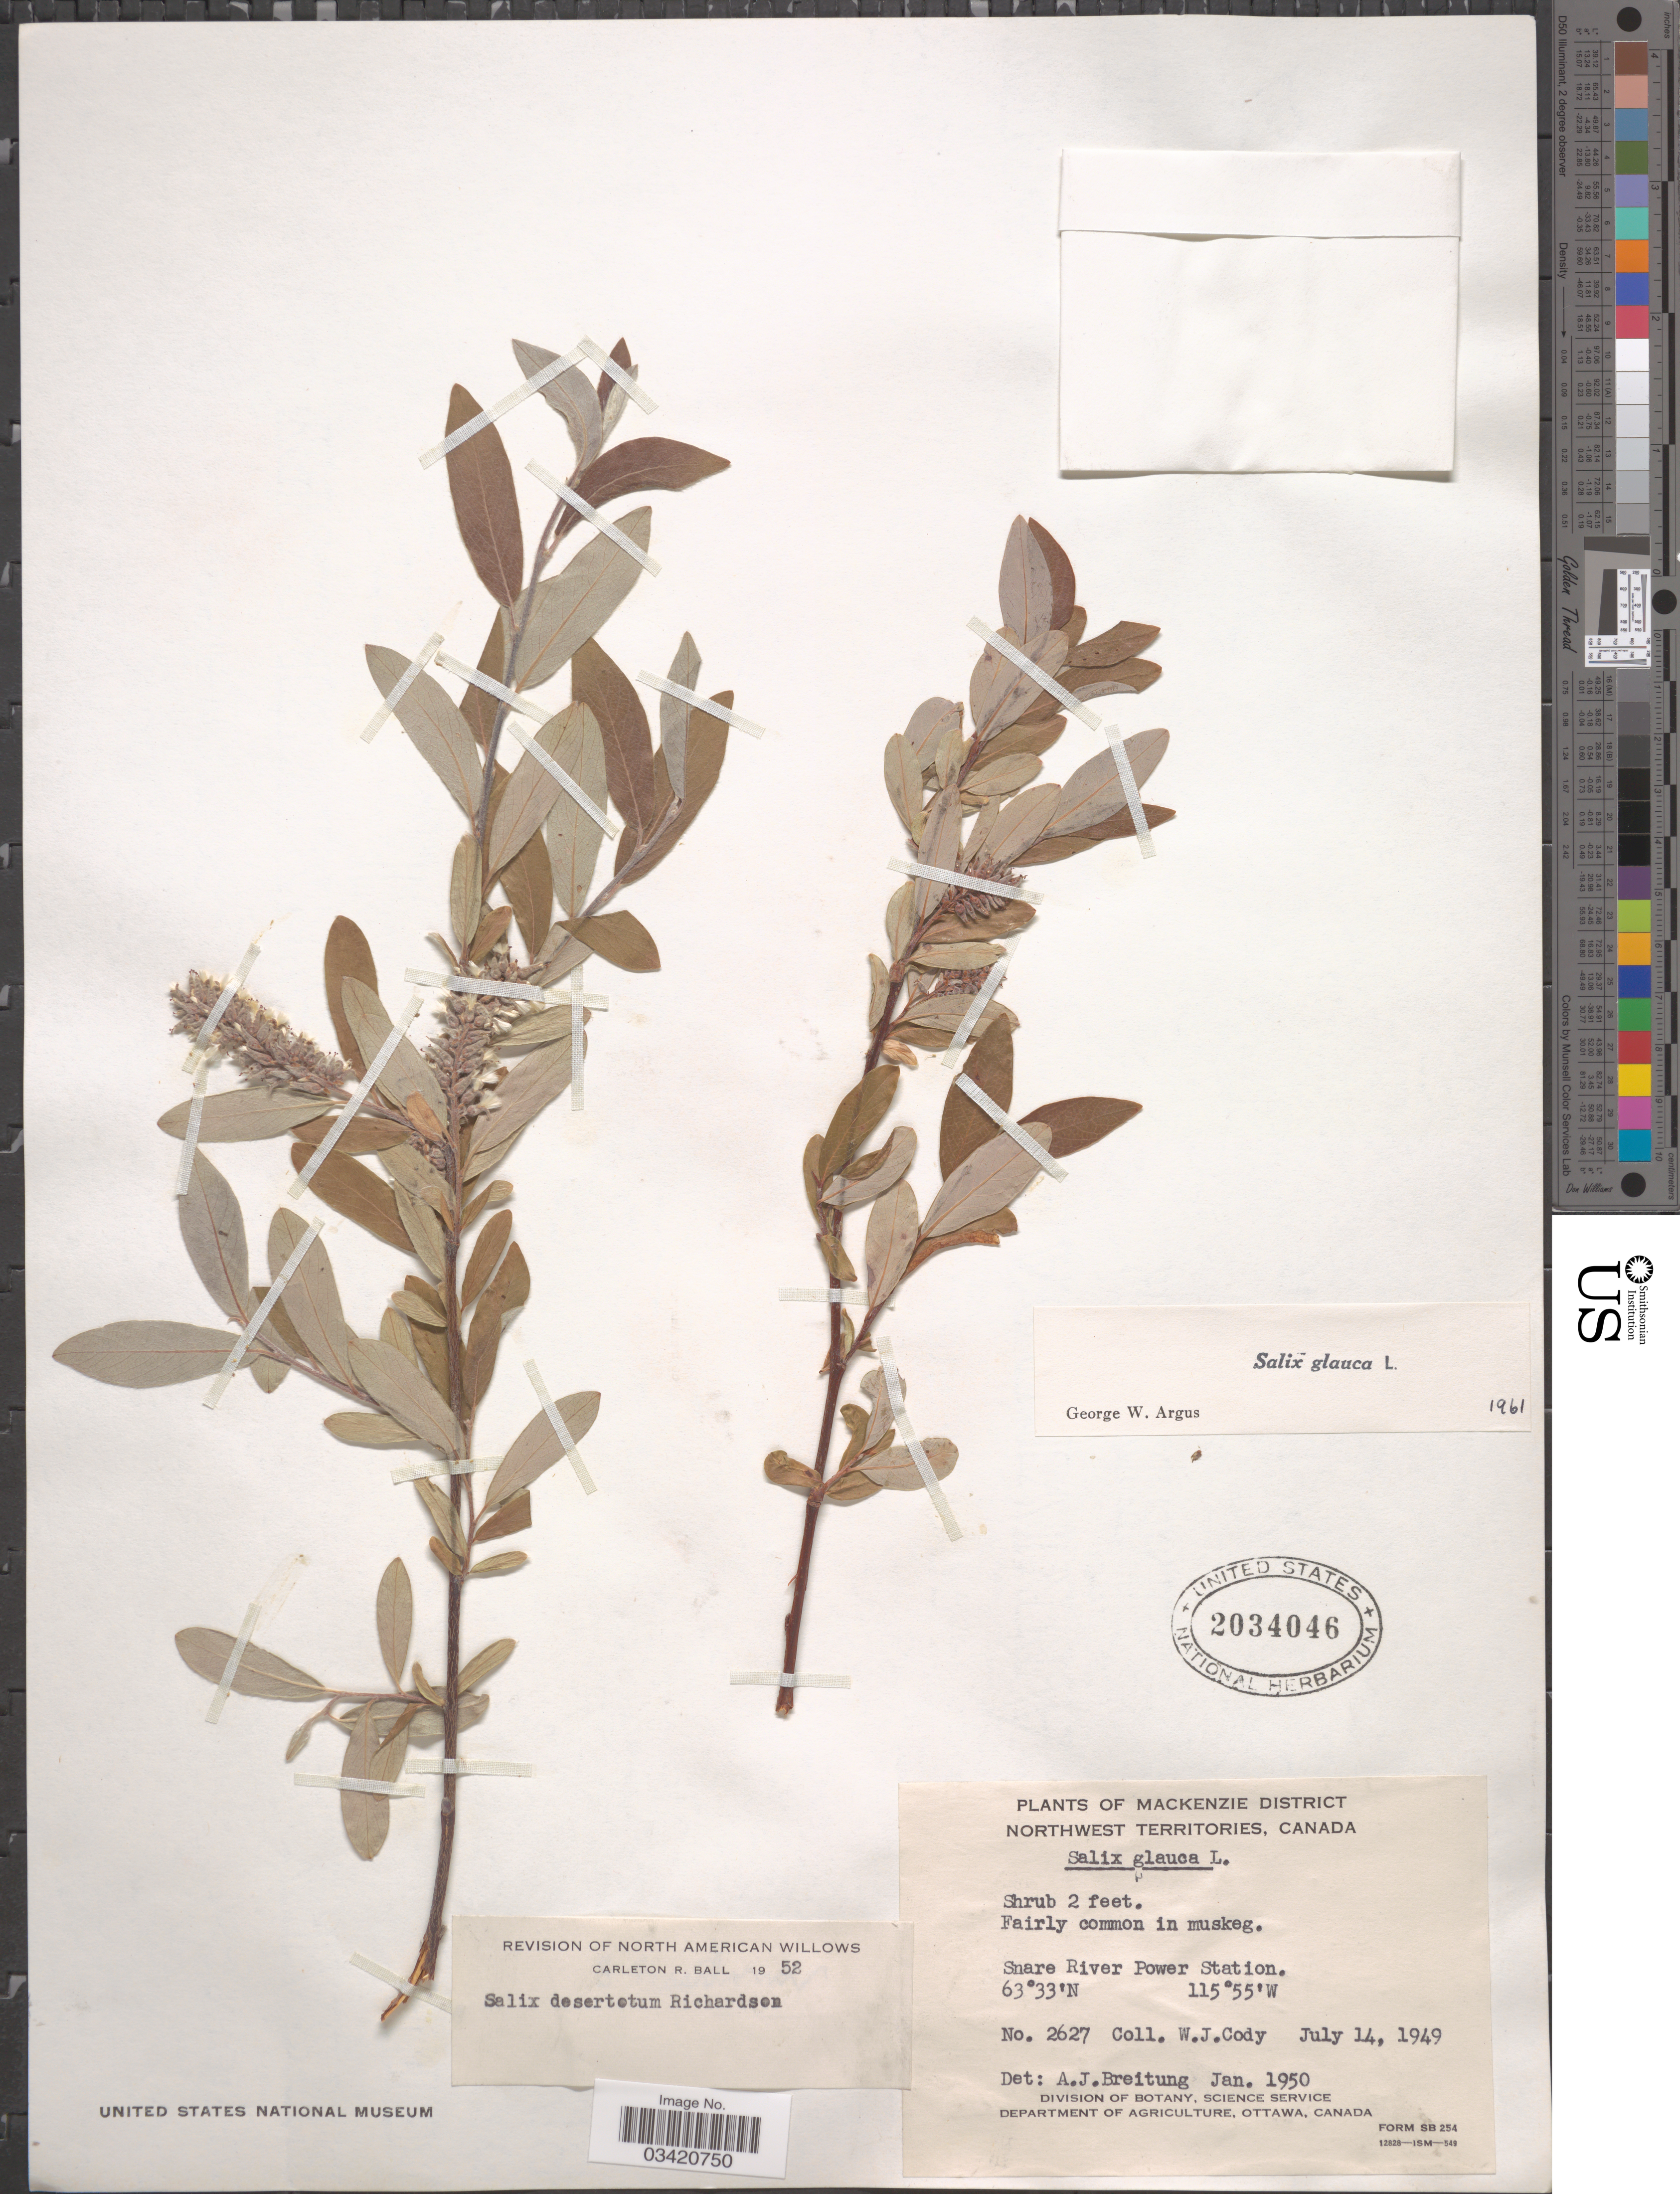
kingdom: Plantae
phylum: Tracheophyta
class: Magnoliopsida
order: Malpighiales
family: Salicaceae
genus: Salix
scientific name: Salix glauca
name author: L.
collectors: W. Cody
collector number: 2627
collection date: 1949-07-14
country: Canada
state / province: Northwest Territories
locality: Mackenzie District. Share River Power Station.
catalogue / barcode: US 2034046